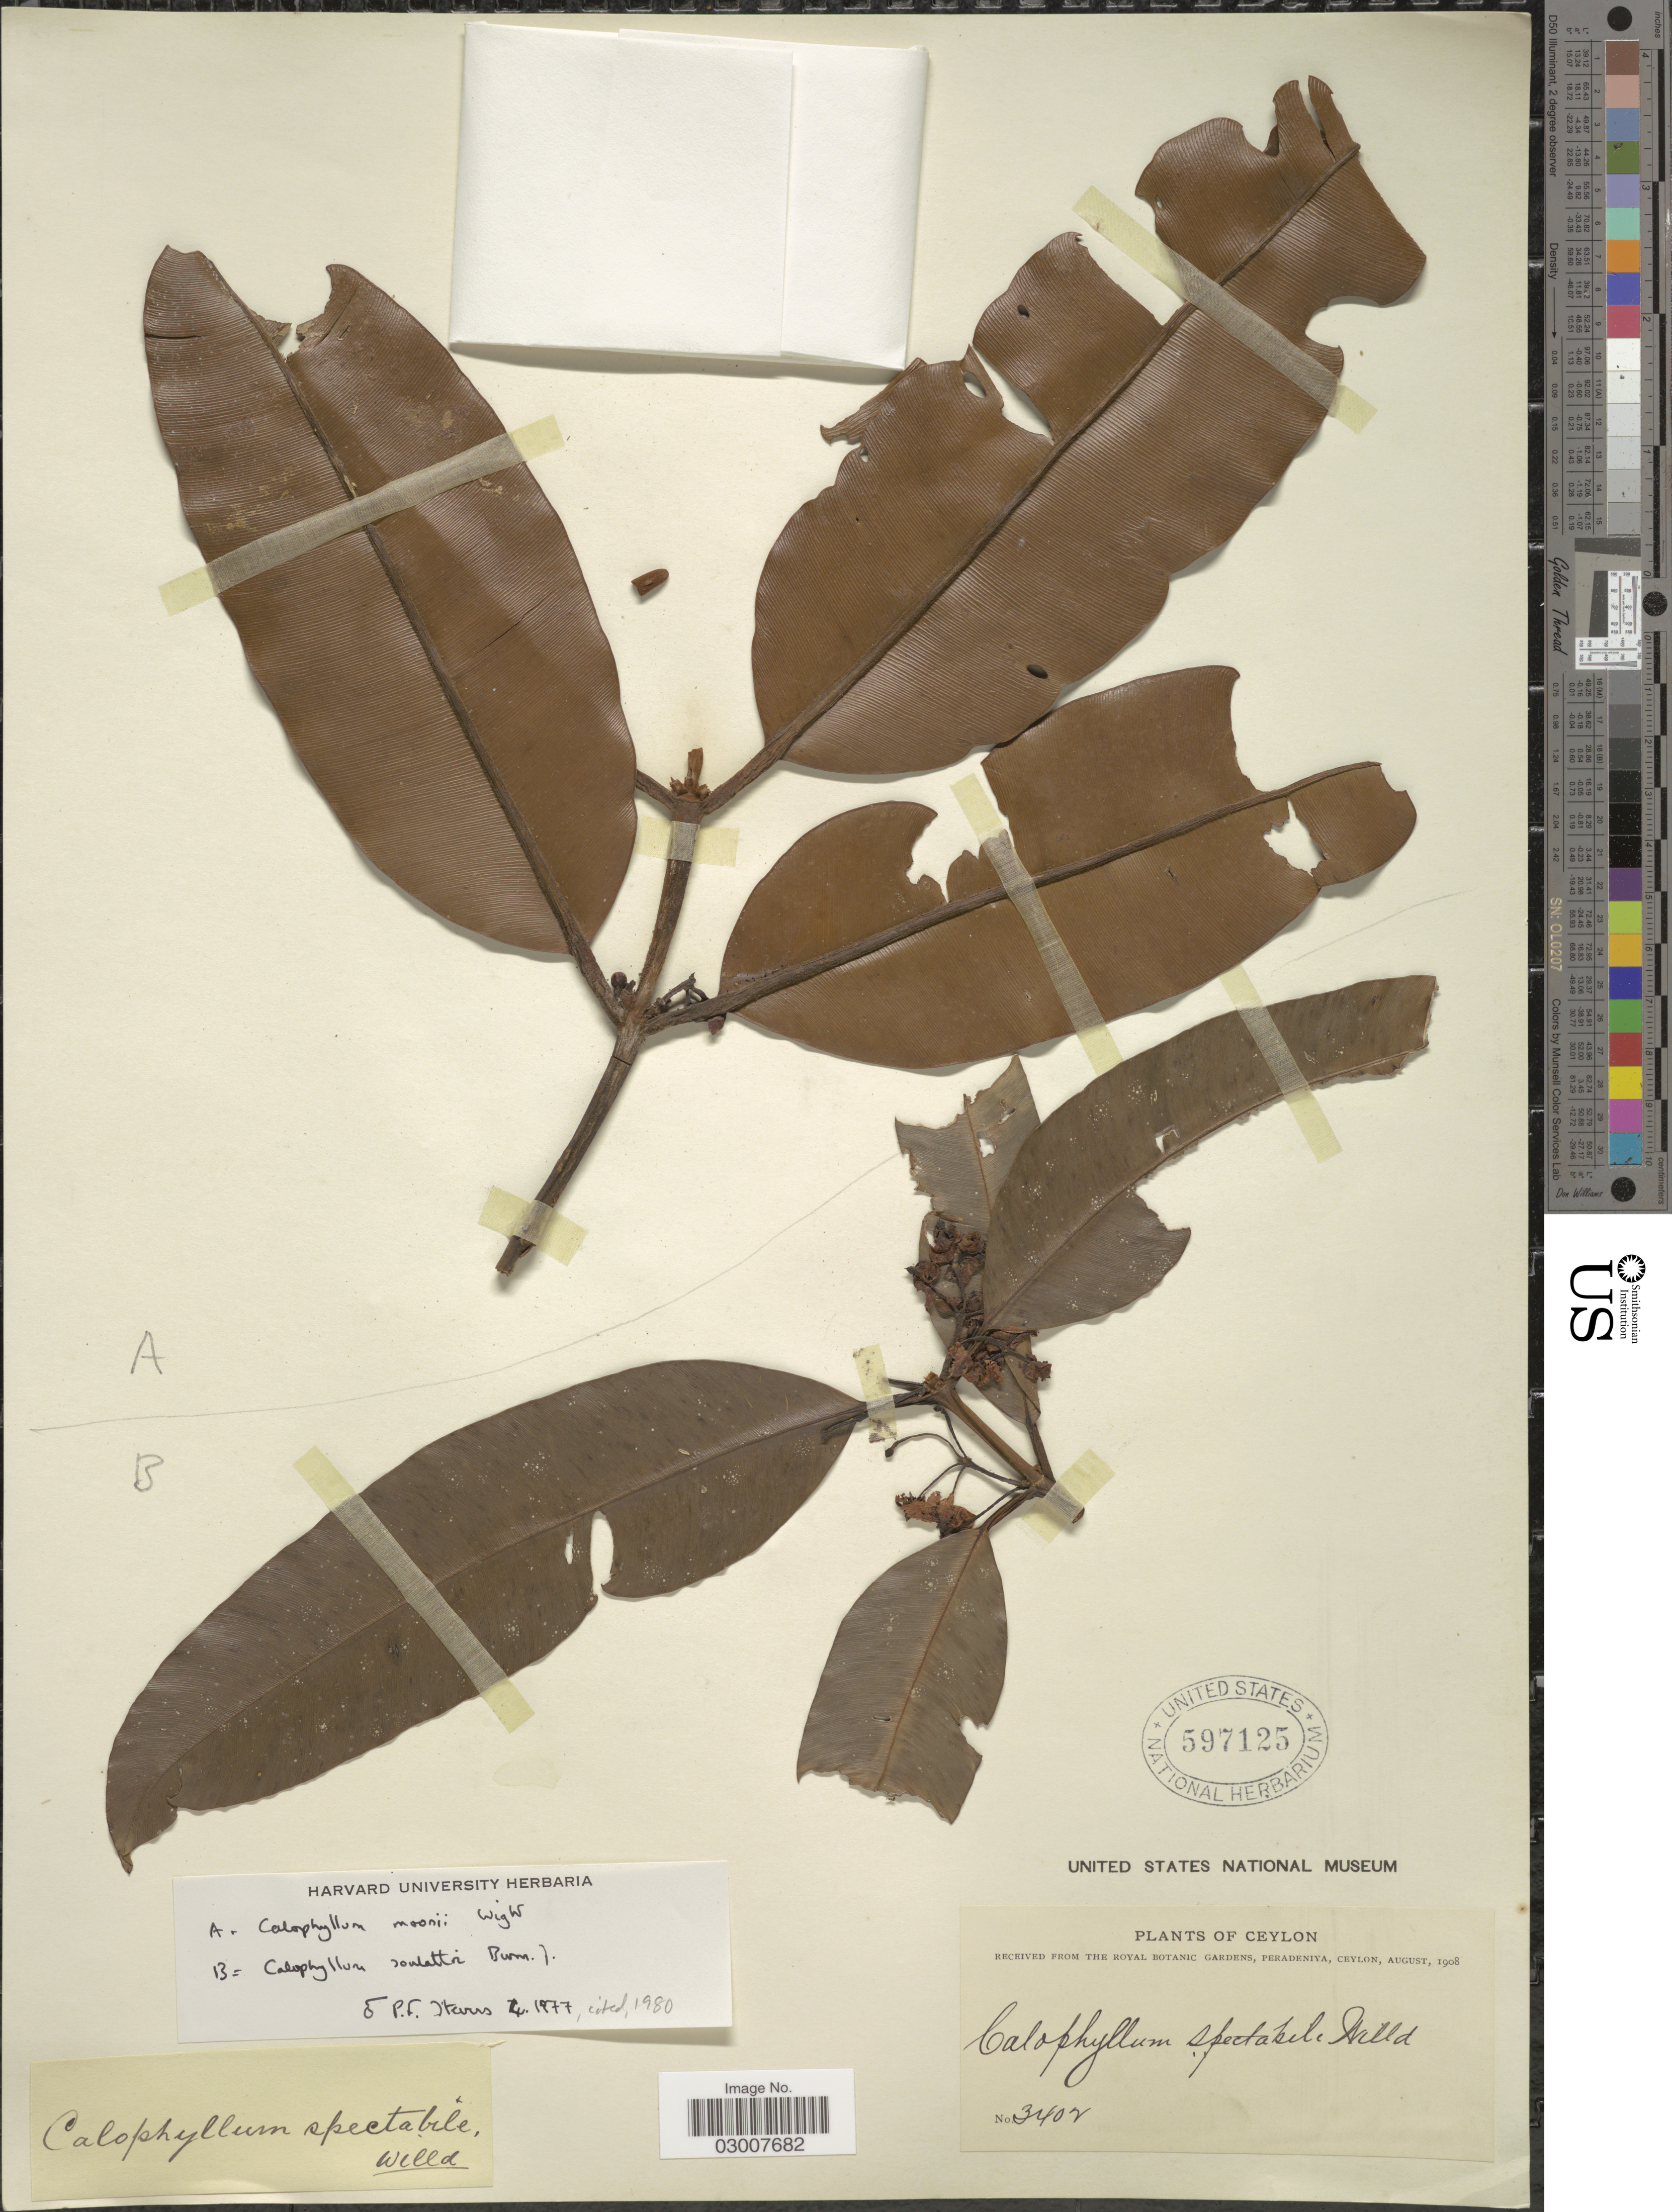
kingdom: Plantae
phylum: Tracheophyta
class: Magnoliopsida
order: Malpighiales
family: Calophyllaceae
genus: Calophyllum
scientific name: Calophyllum moonii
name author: Wight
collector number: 3402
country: Sri Lanka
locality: Ceylon.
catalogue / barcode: US 597125